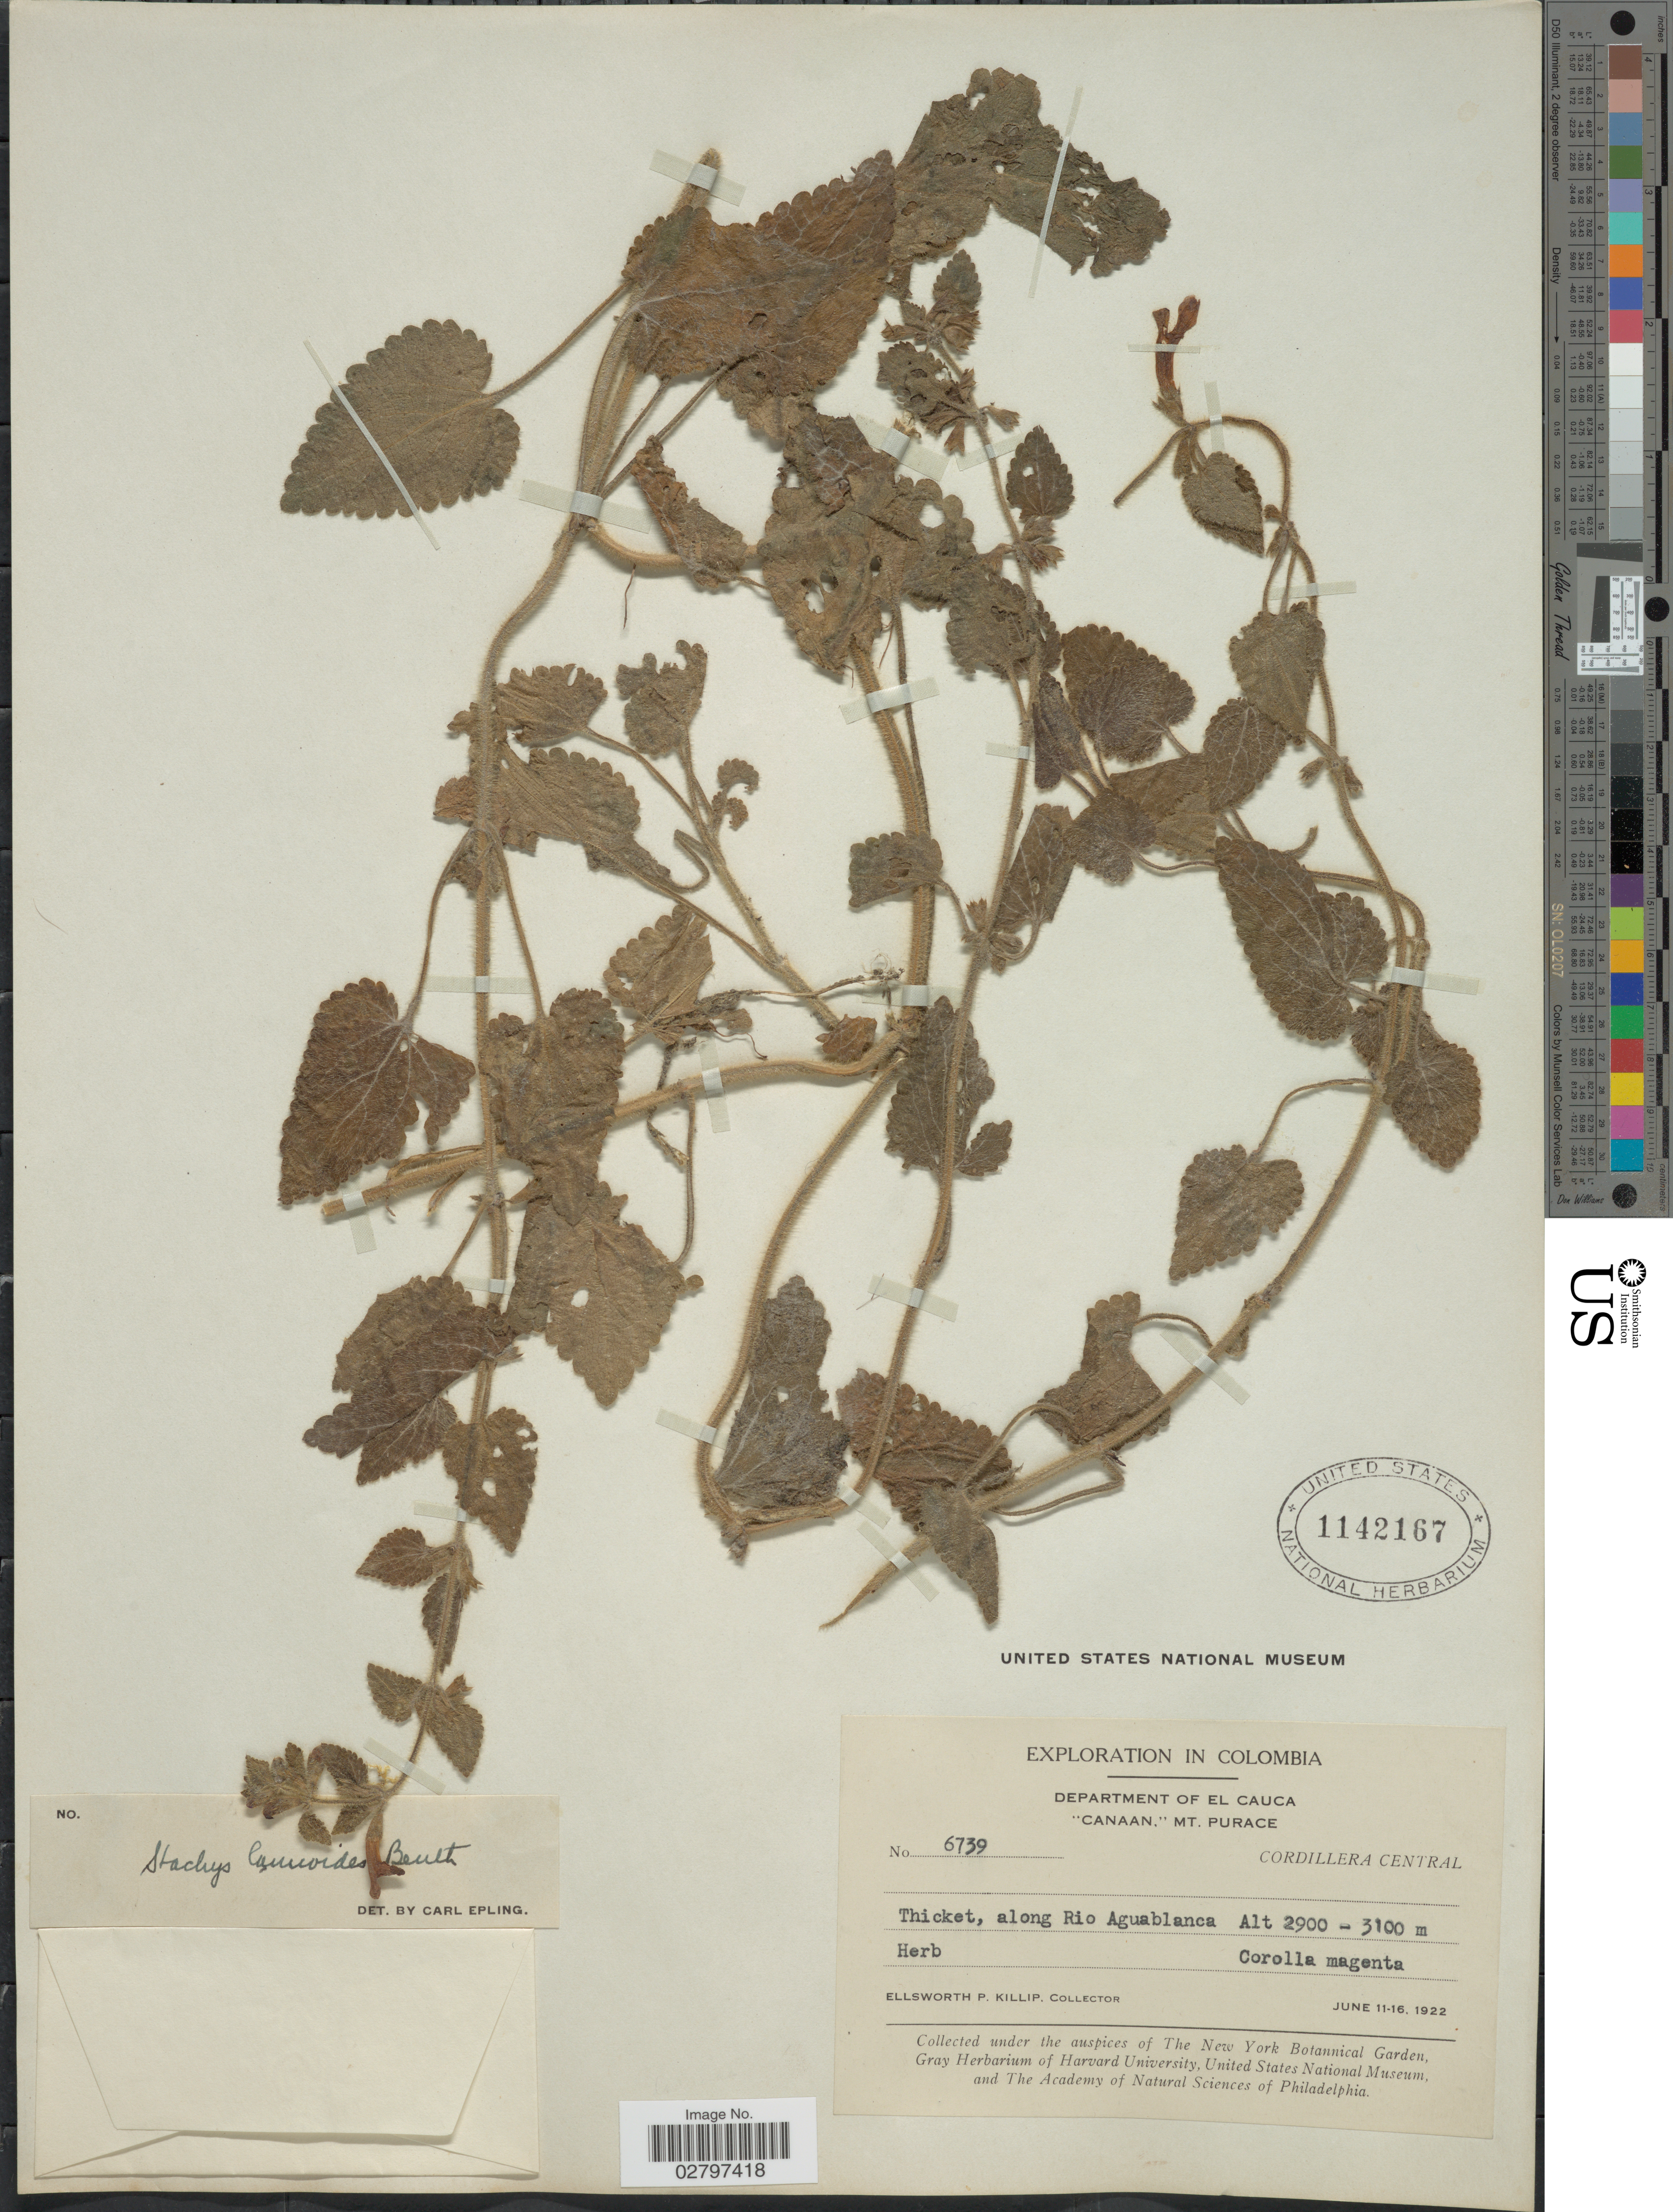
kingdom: Plantae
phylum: Tracheophyta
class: Magnoliopsida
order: Lamiales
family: Lamiaceae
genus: Stachys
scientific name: Stachys lamioides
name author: Benth.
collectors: E. P. Killip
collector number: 6739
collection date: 1922-06-11/1922-06-16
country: Colombia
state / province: Cauca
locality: Department of el Cauca, "Canaan", Mt. Purace, Cordillera Central, along Rio Aguablanca.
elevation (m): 2900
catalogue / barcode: US 1142167